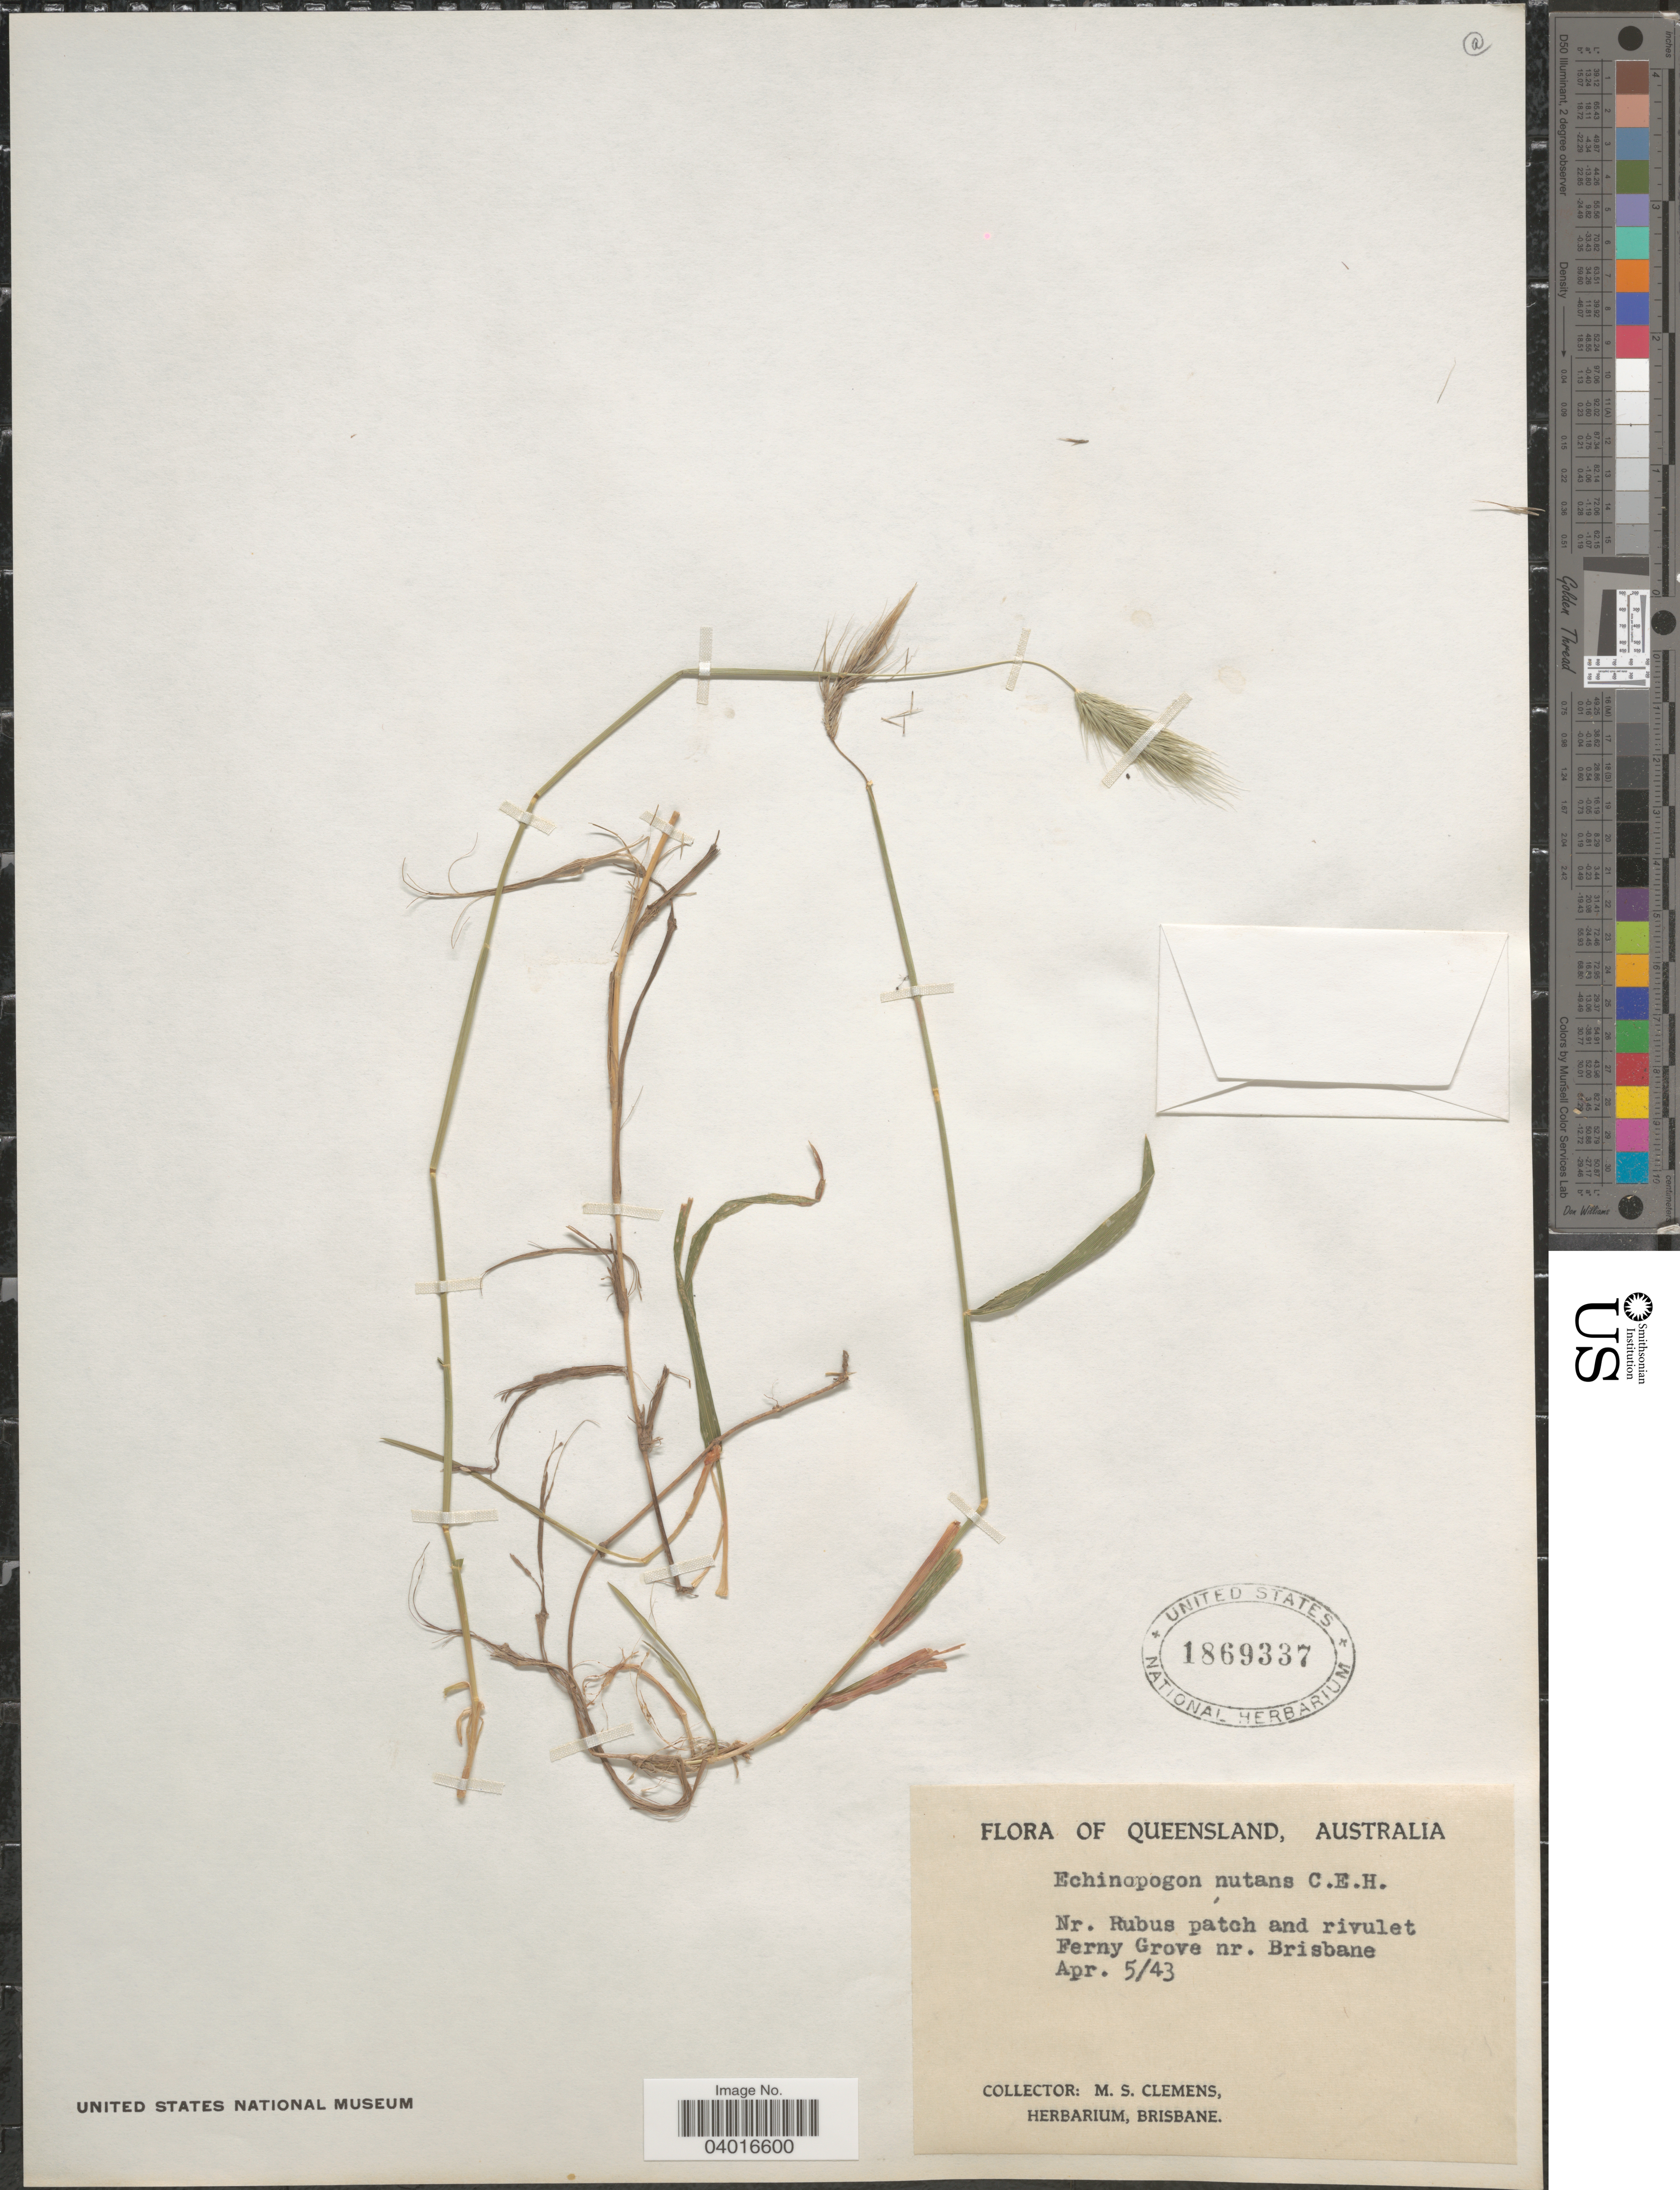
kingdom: Plantae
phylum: Tracheophyta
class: Liliopsida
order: Poales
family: Poaceae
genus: Echinopogon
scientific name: Echinopogon nutans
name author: C.E. Hubb.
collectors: M. S. Clemens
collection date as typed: Transcribed d/m/y: 5/4/43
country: Australia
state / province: Queensland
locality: Nr. Rubus patch and rivulet Ferny Grove nr. Brisbane.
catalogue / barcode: US 1869337